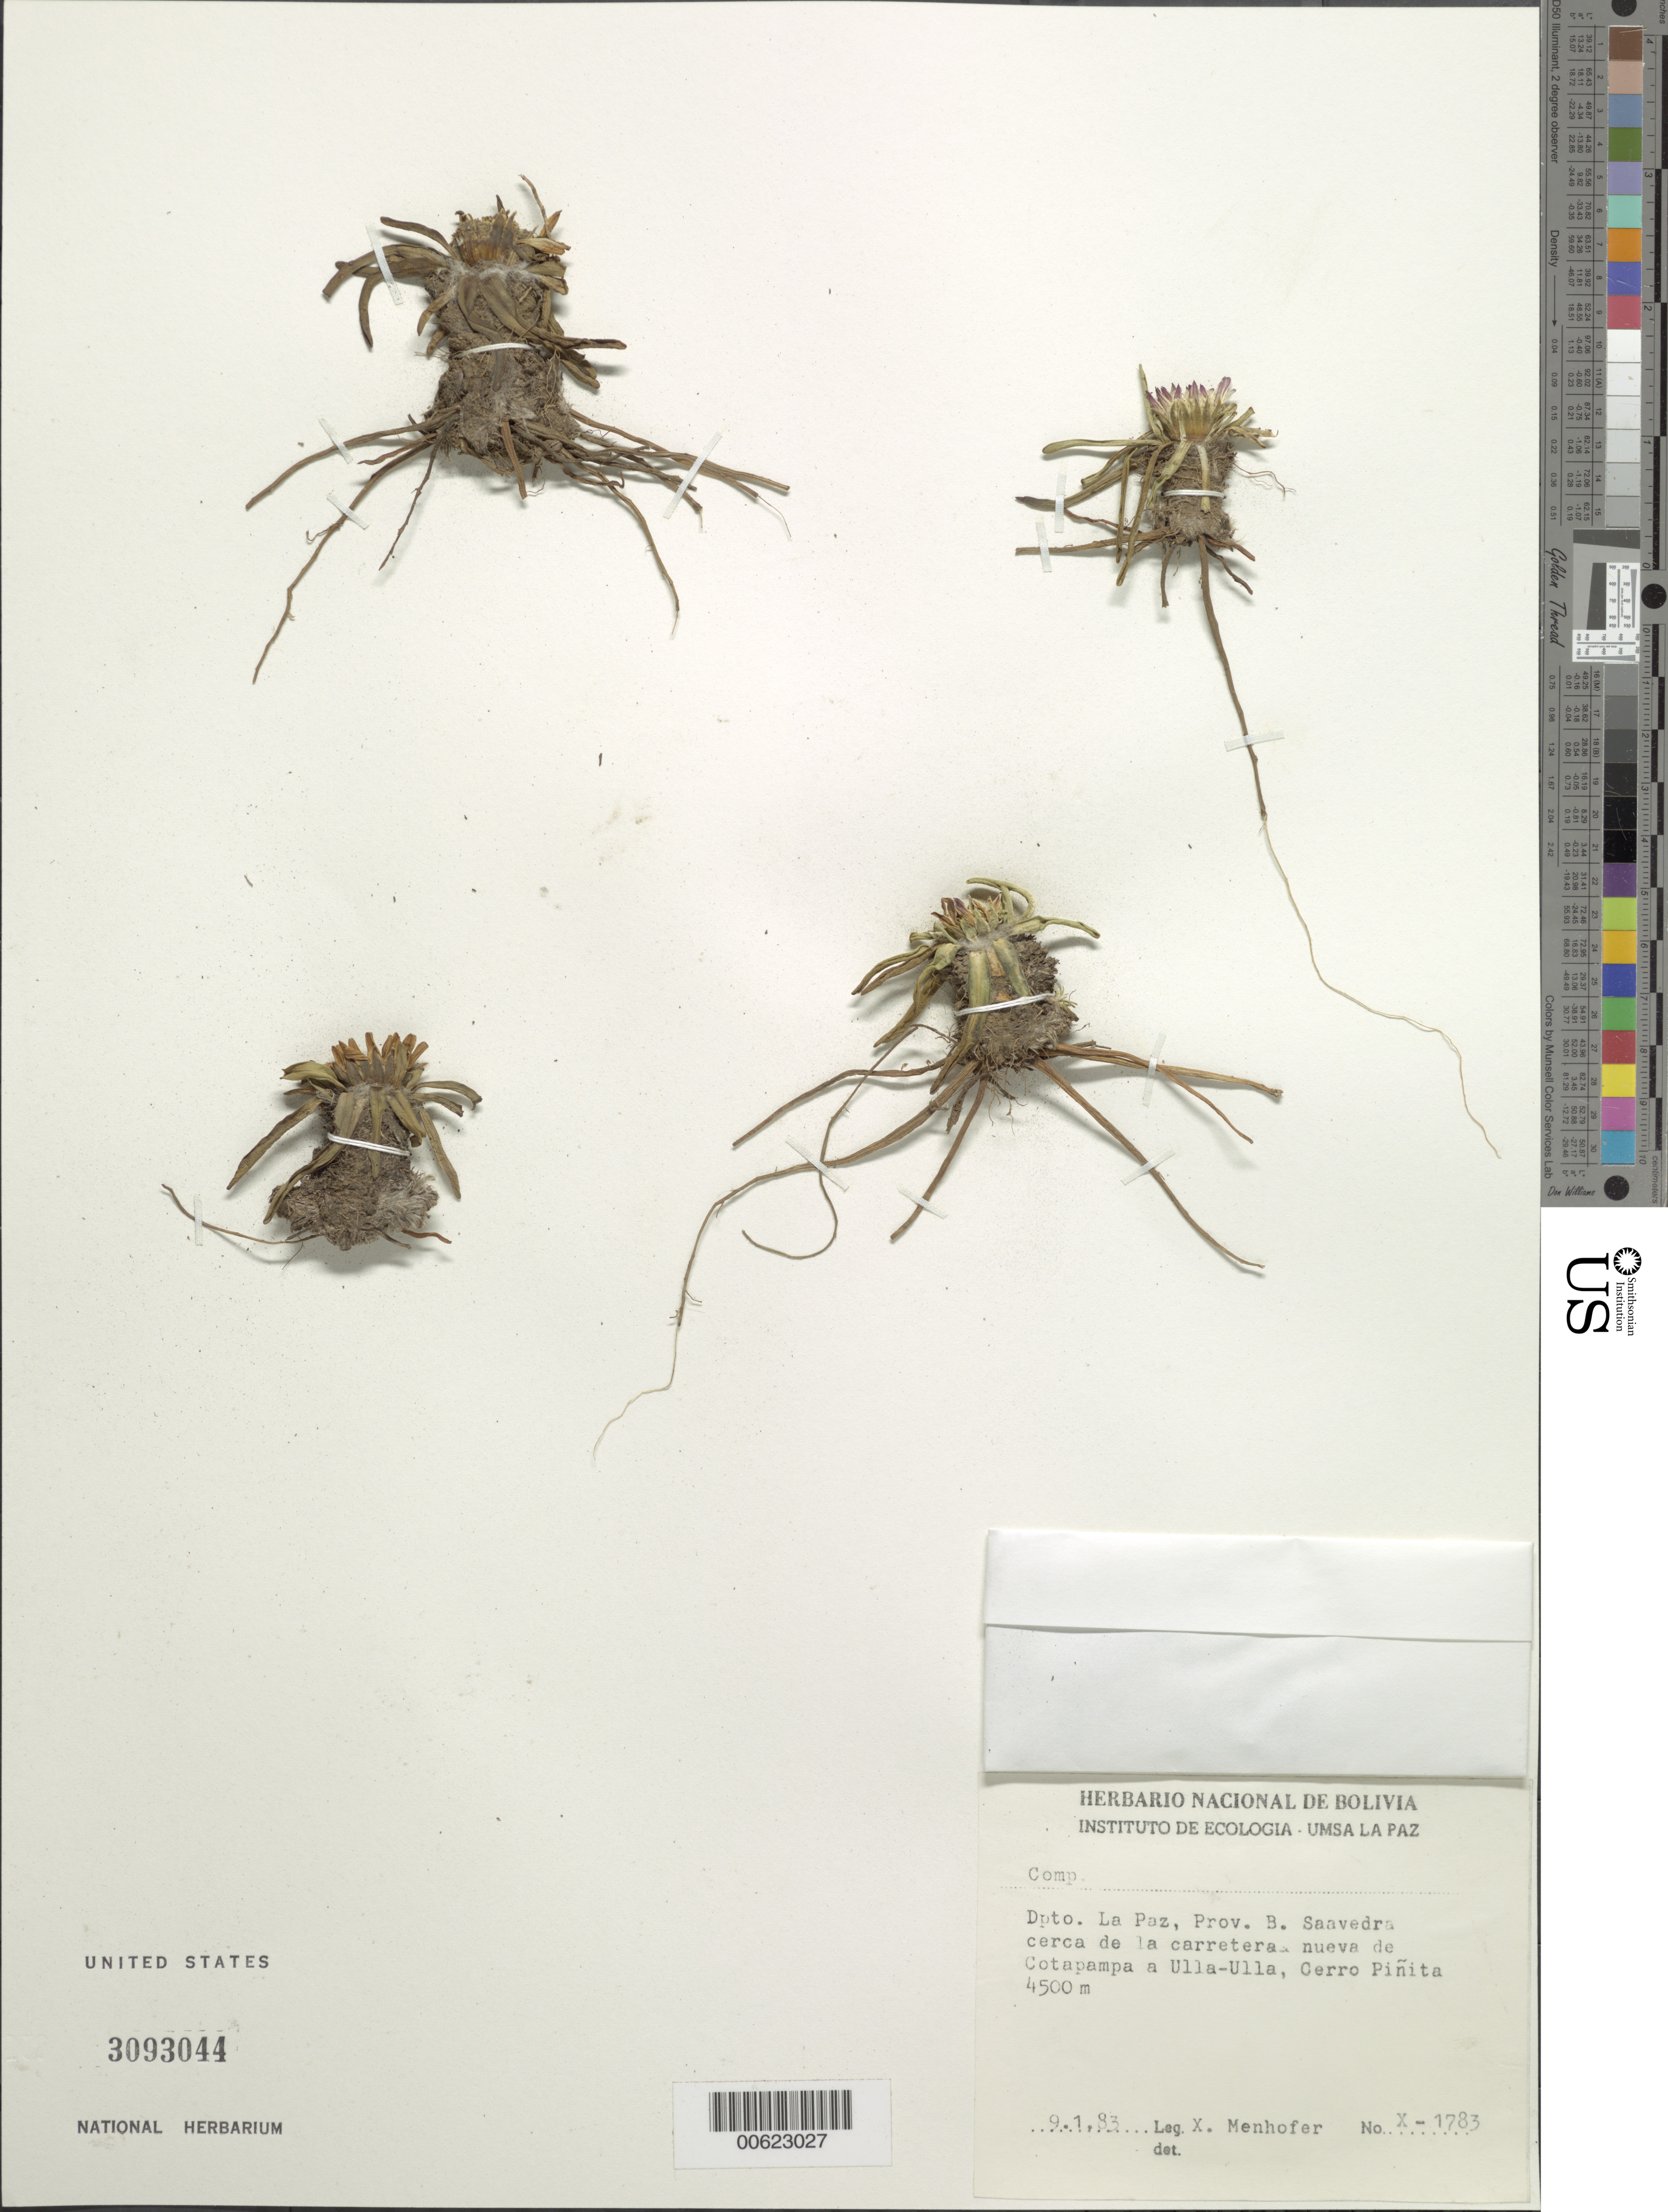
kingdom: Plantae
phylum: Tracheophyta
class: Magnoliopsida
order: Asterales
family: Asteraceae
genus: Werneria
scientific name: Werneria sp.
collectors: X. Menhofer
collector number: X 1783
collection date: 1983-01-09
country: Bolivia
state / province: La Paz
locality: Prov. B. Saavedra ca. de la carretera neuva de Cotapampa a Ulla-Ulla, Cerro Pinita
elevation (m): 4500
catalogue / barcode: US 3093044